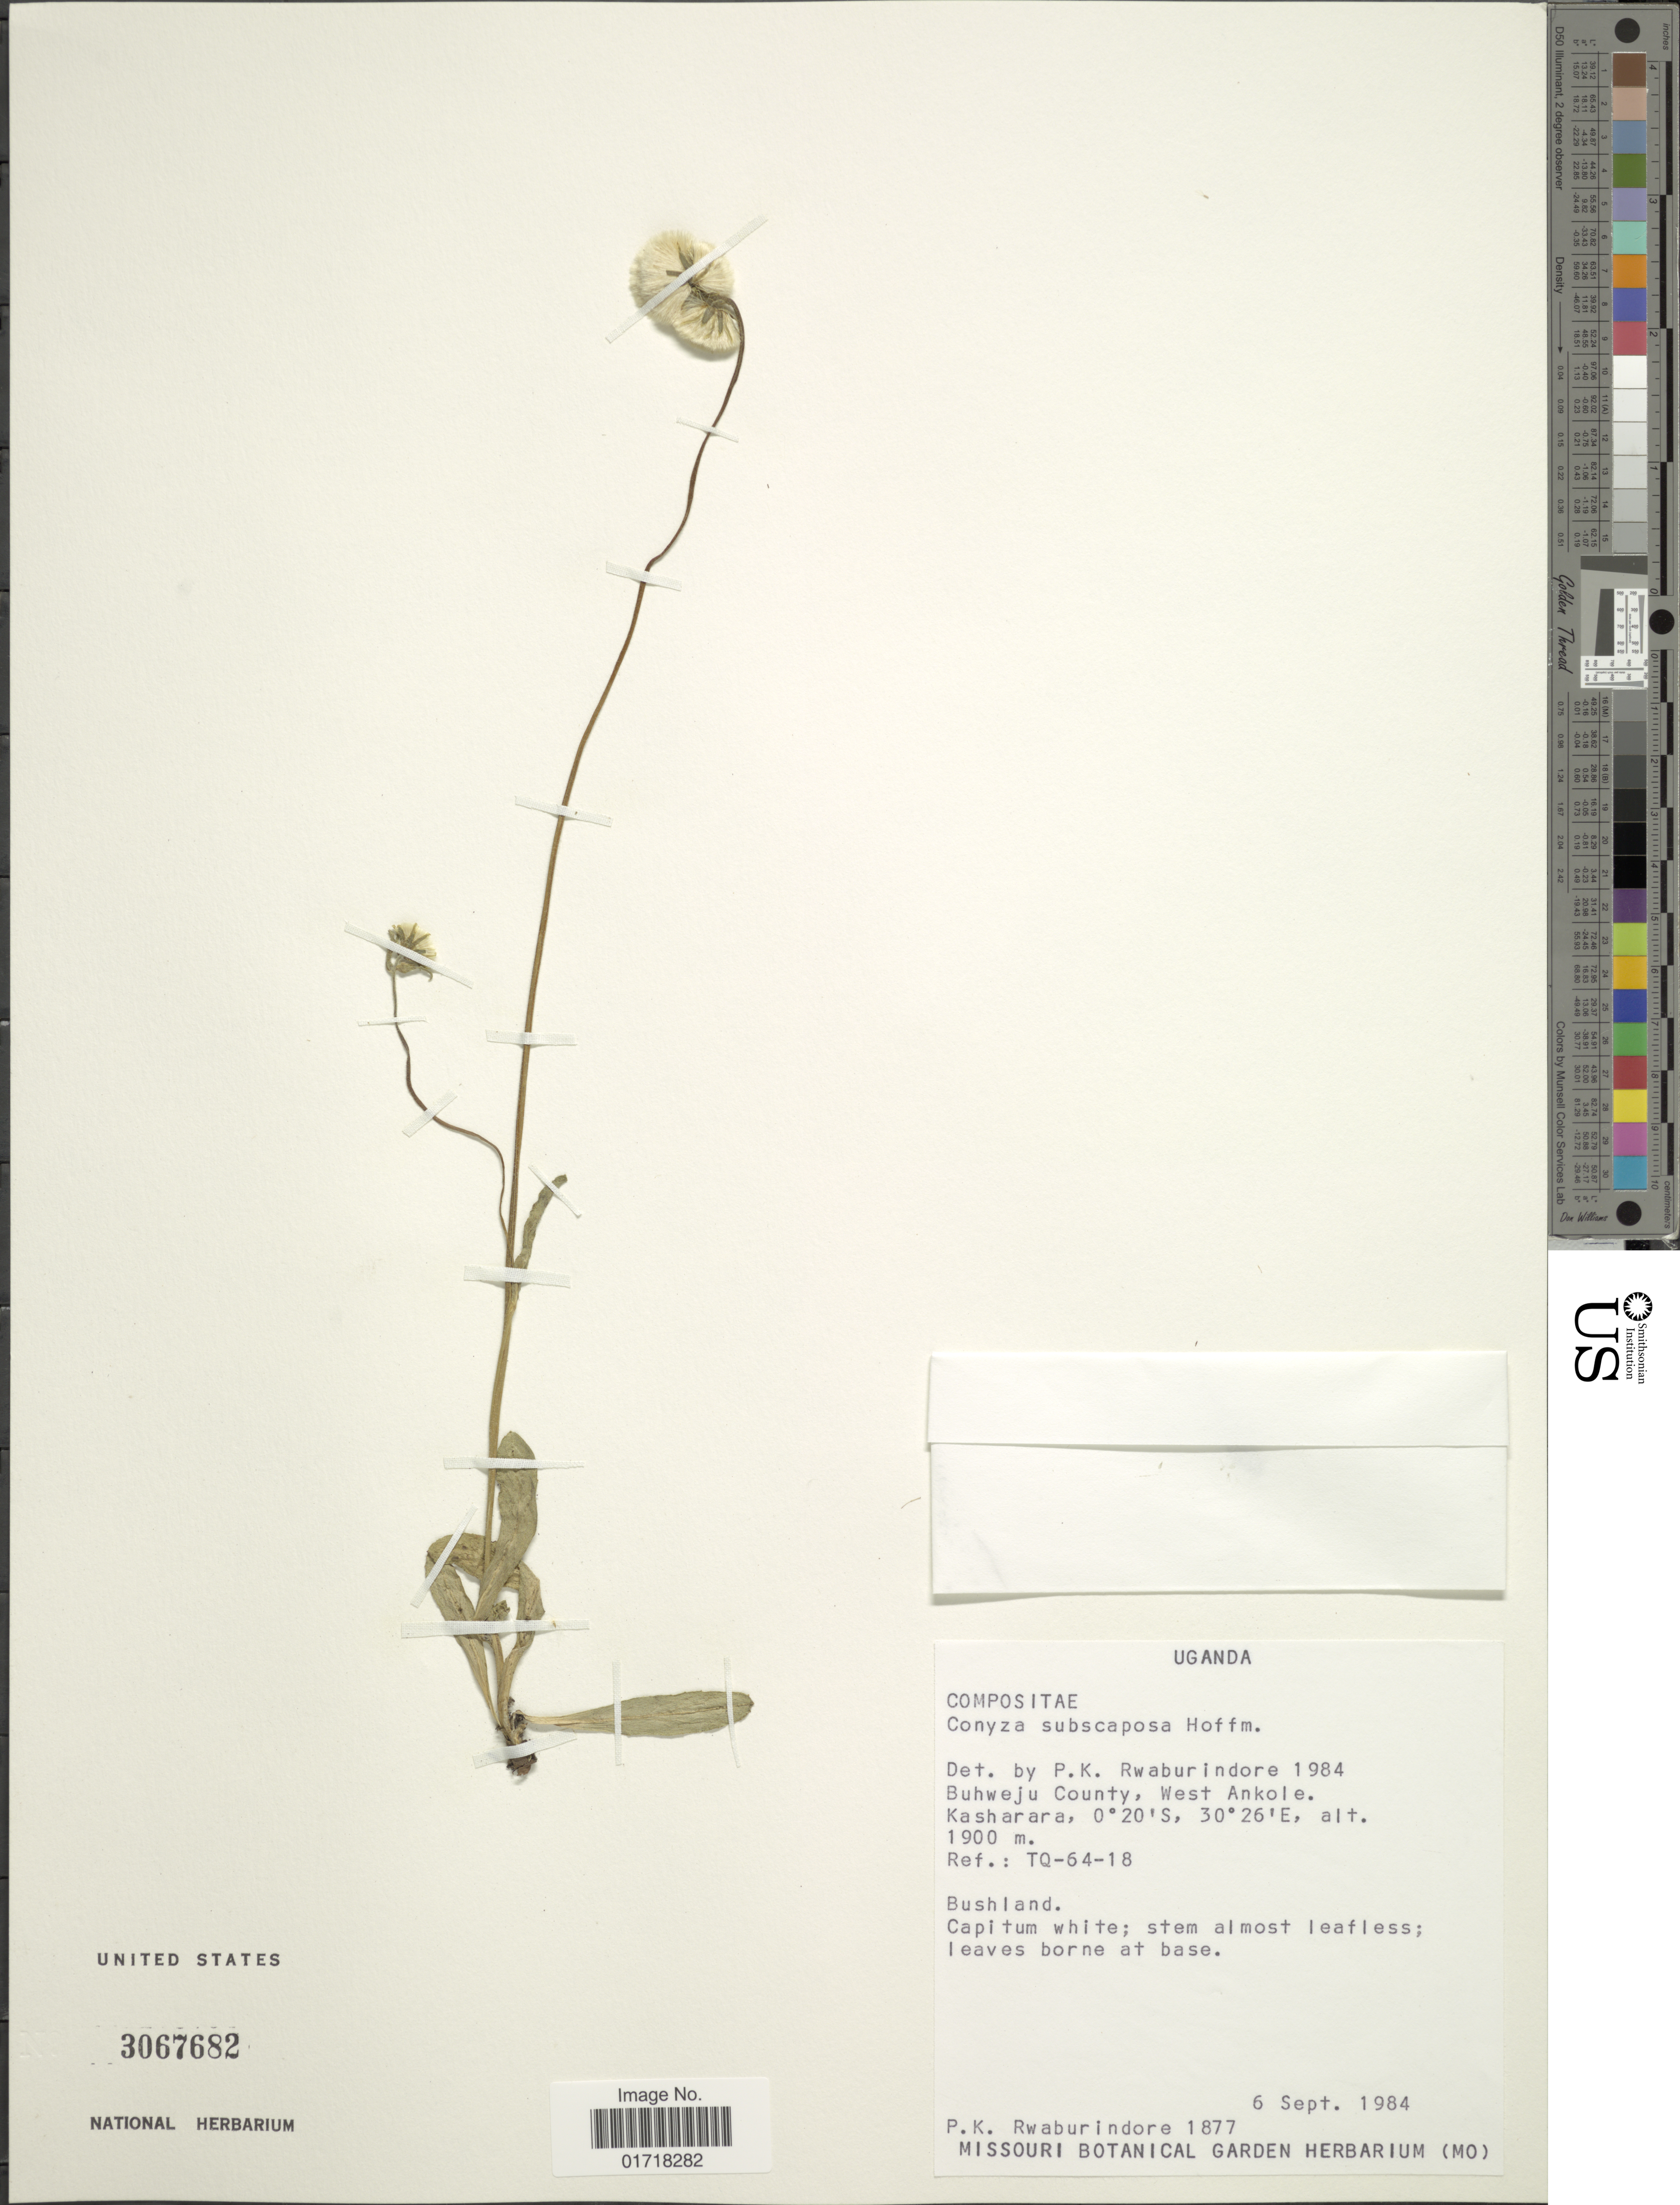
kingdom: Plantae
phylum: Tracheophyta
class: Magnoliopsida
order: Asterales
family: Asteraceae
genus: Conyza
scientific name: Conyza subcaposa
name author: O. Hoffm.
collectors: P. Rwaburindore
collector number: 1877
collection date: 1984-09-06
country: Uganda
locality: Buhweja County, West Ankole, Kasharara, Ref.: TQ-64-18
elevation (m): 1900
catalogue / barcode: US 30676682